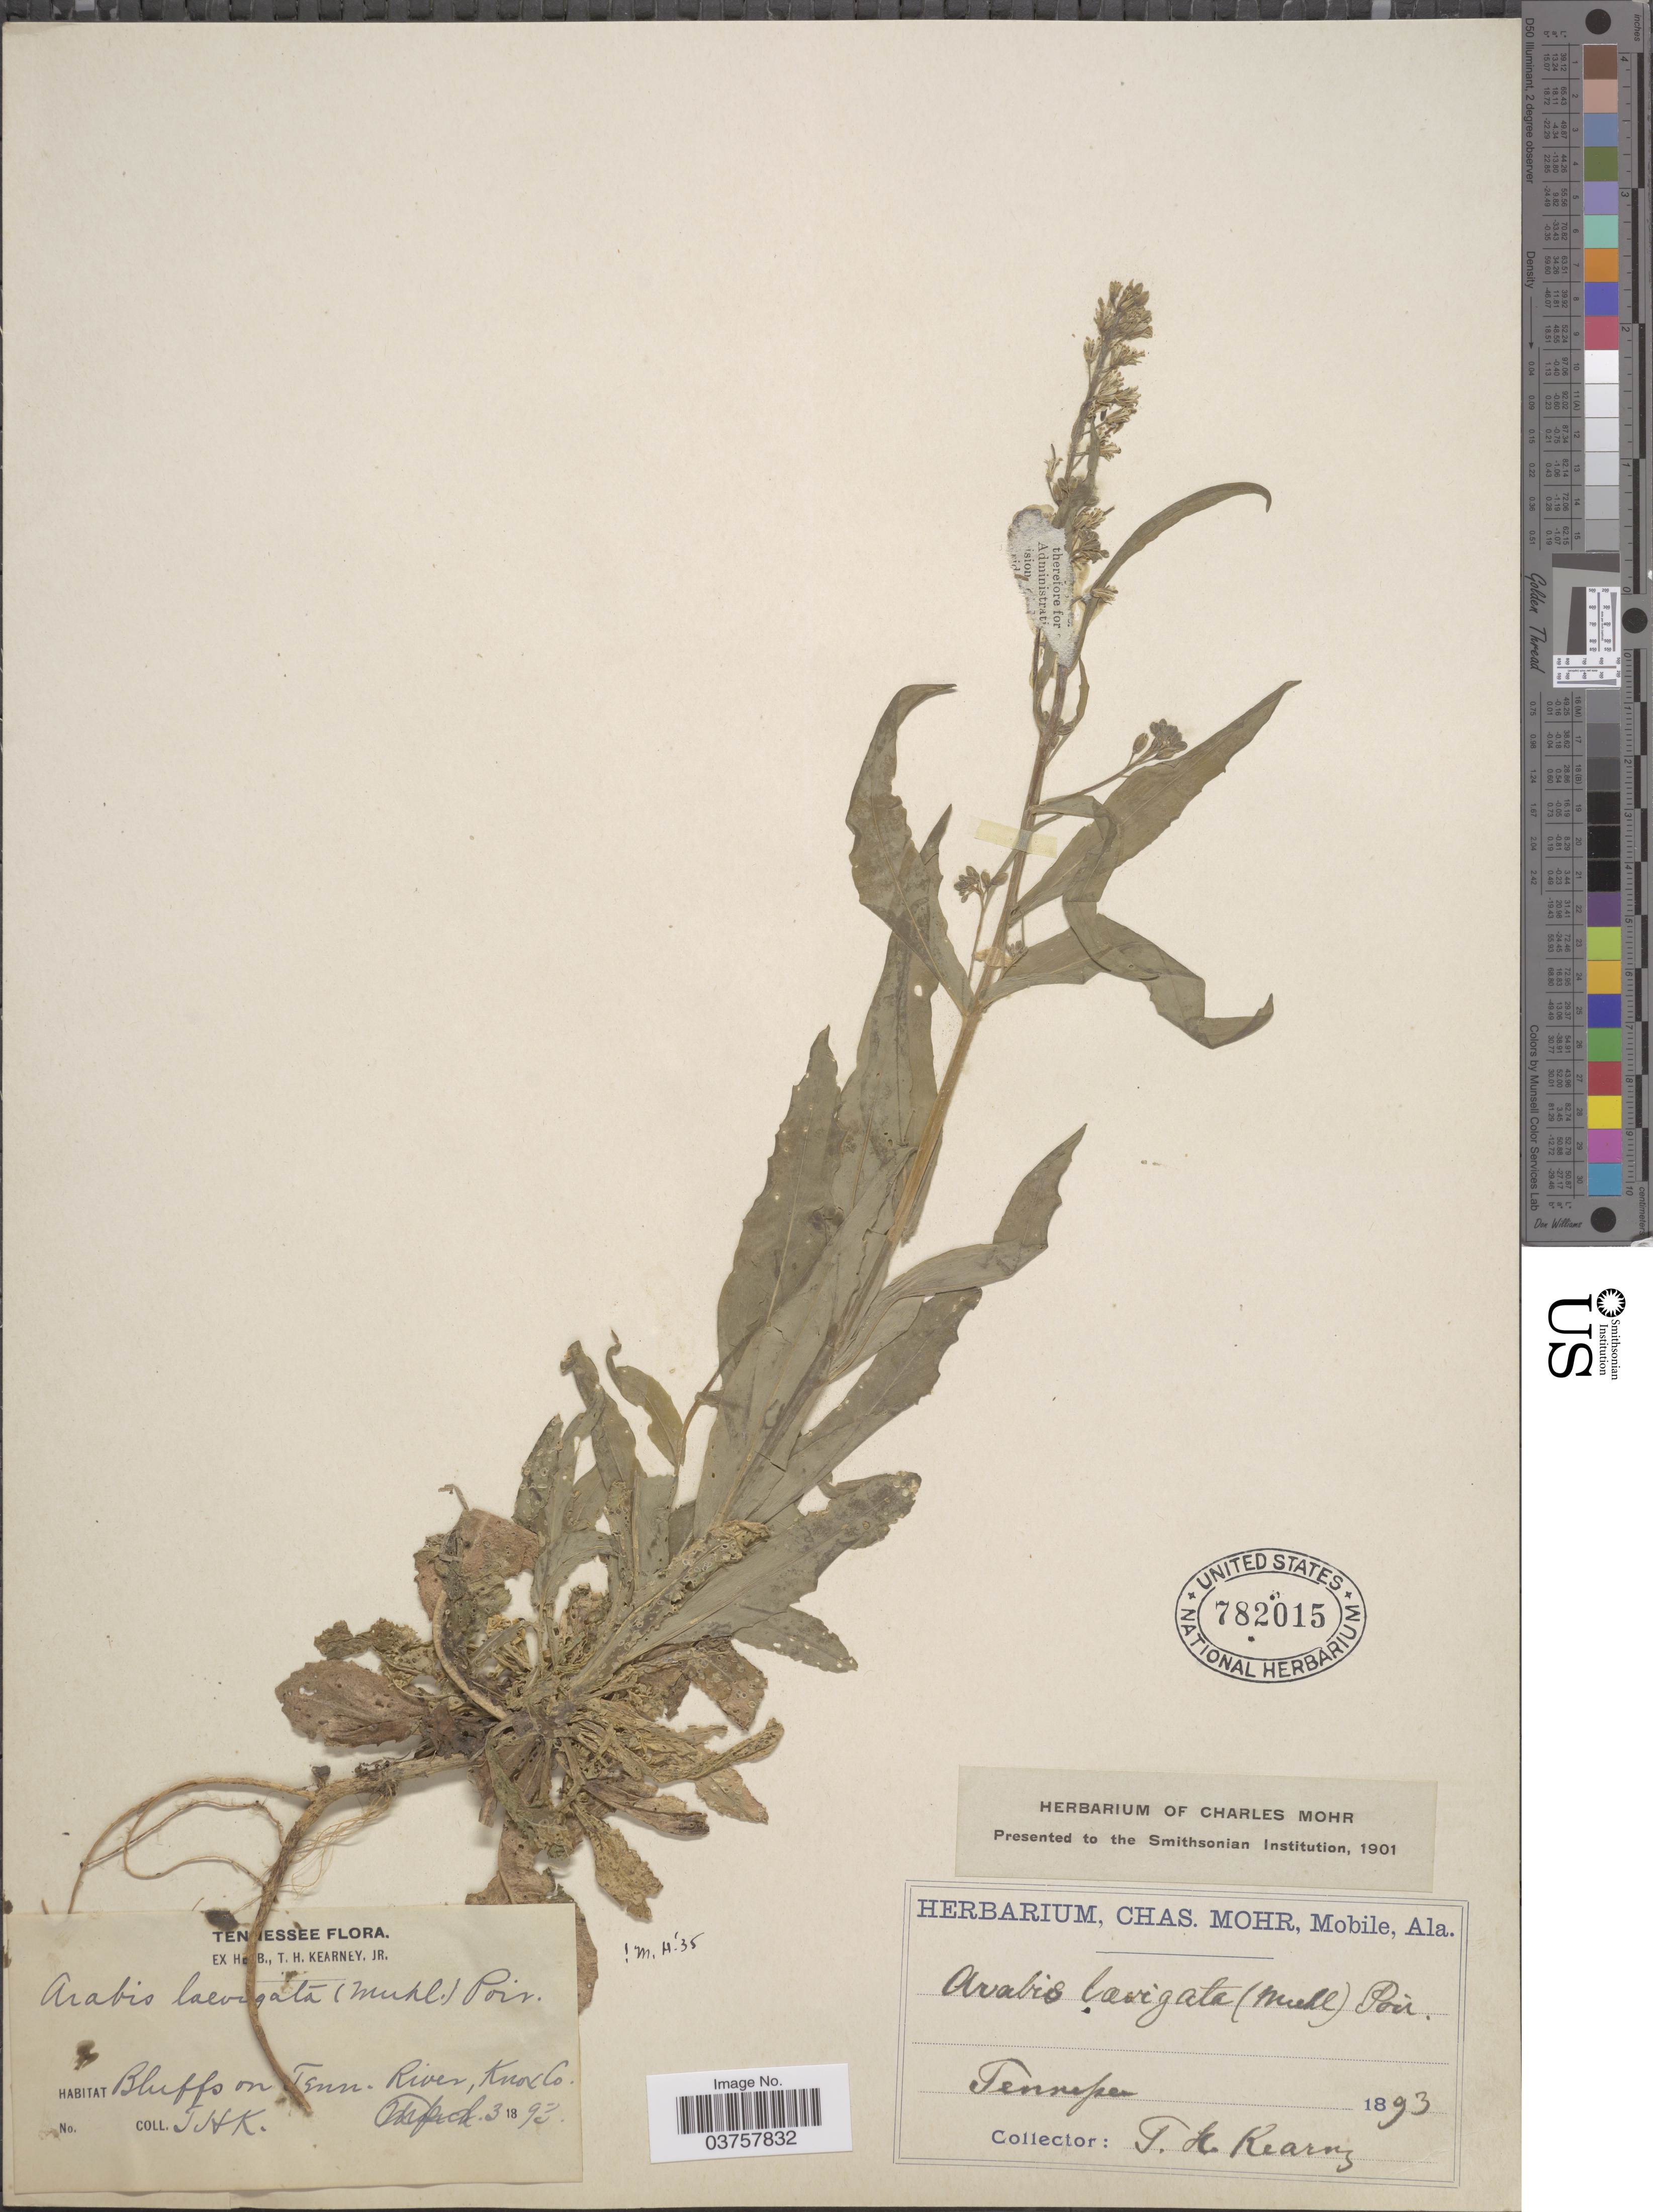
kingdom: Plantae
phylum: Tracheophyta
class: Magnoliopsida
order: Brassicales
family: Brassicaceae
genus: Arabis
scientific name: Arabis laevigata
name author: (Muhl. ex Willd.) Poir.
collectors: T. H. Kearney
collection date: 1893-03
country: United States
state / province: Tennessee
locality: Bluffs on Tenn. River, Knox Co.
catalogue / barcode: US 782015